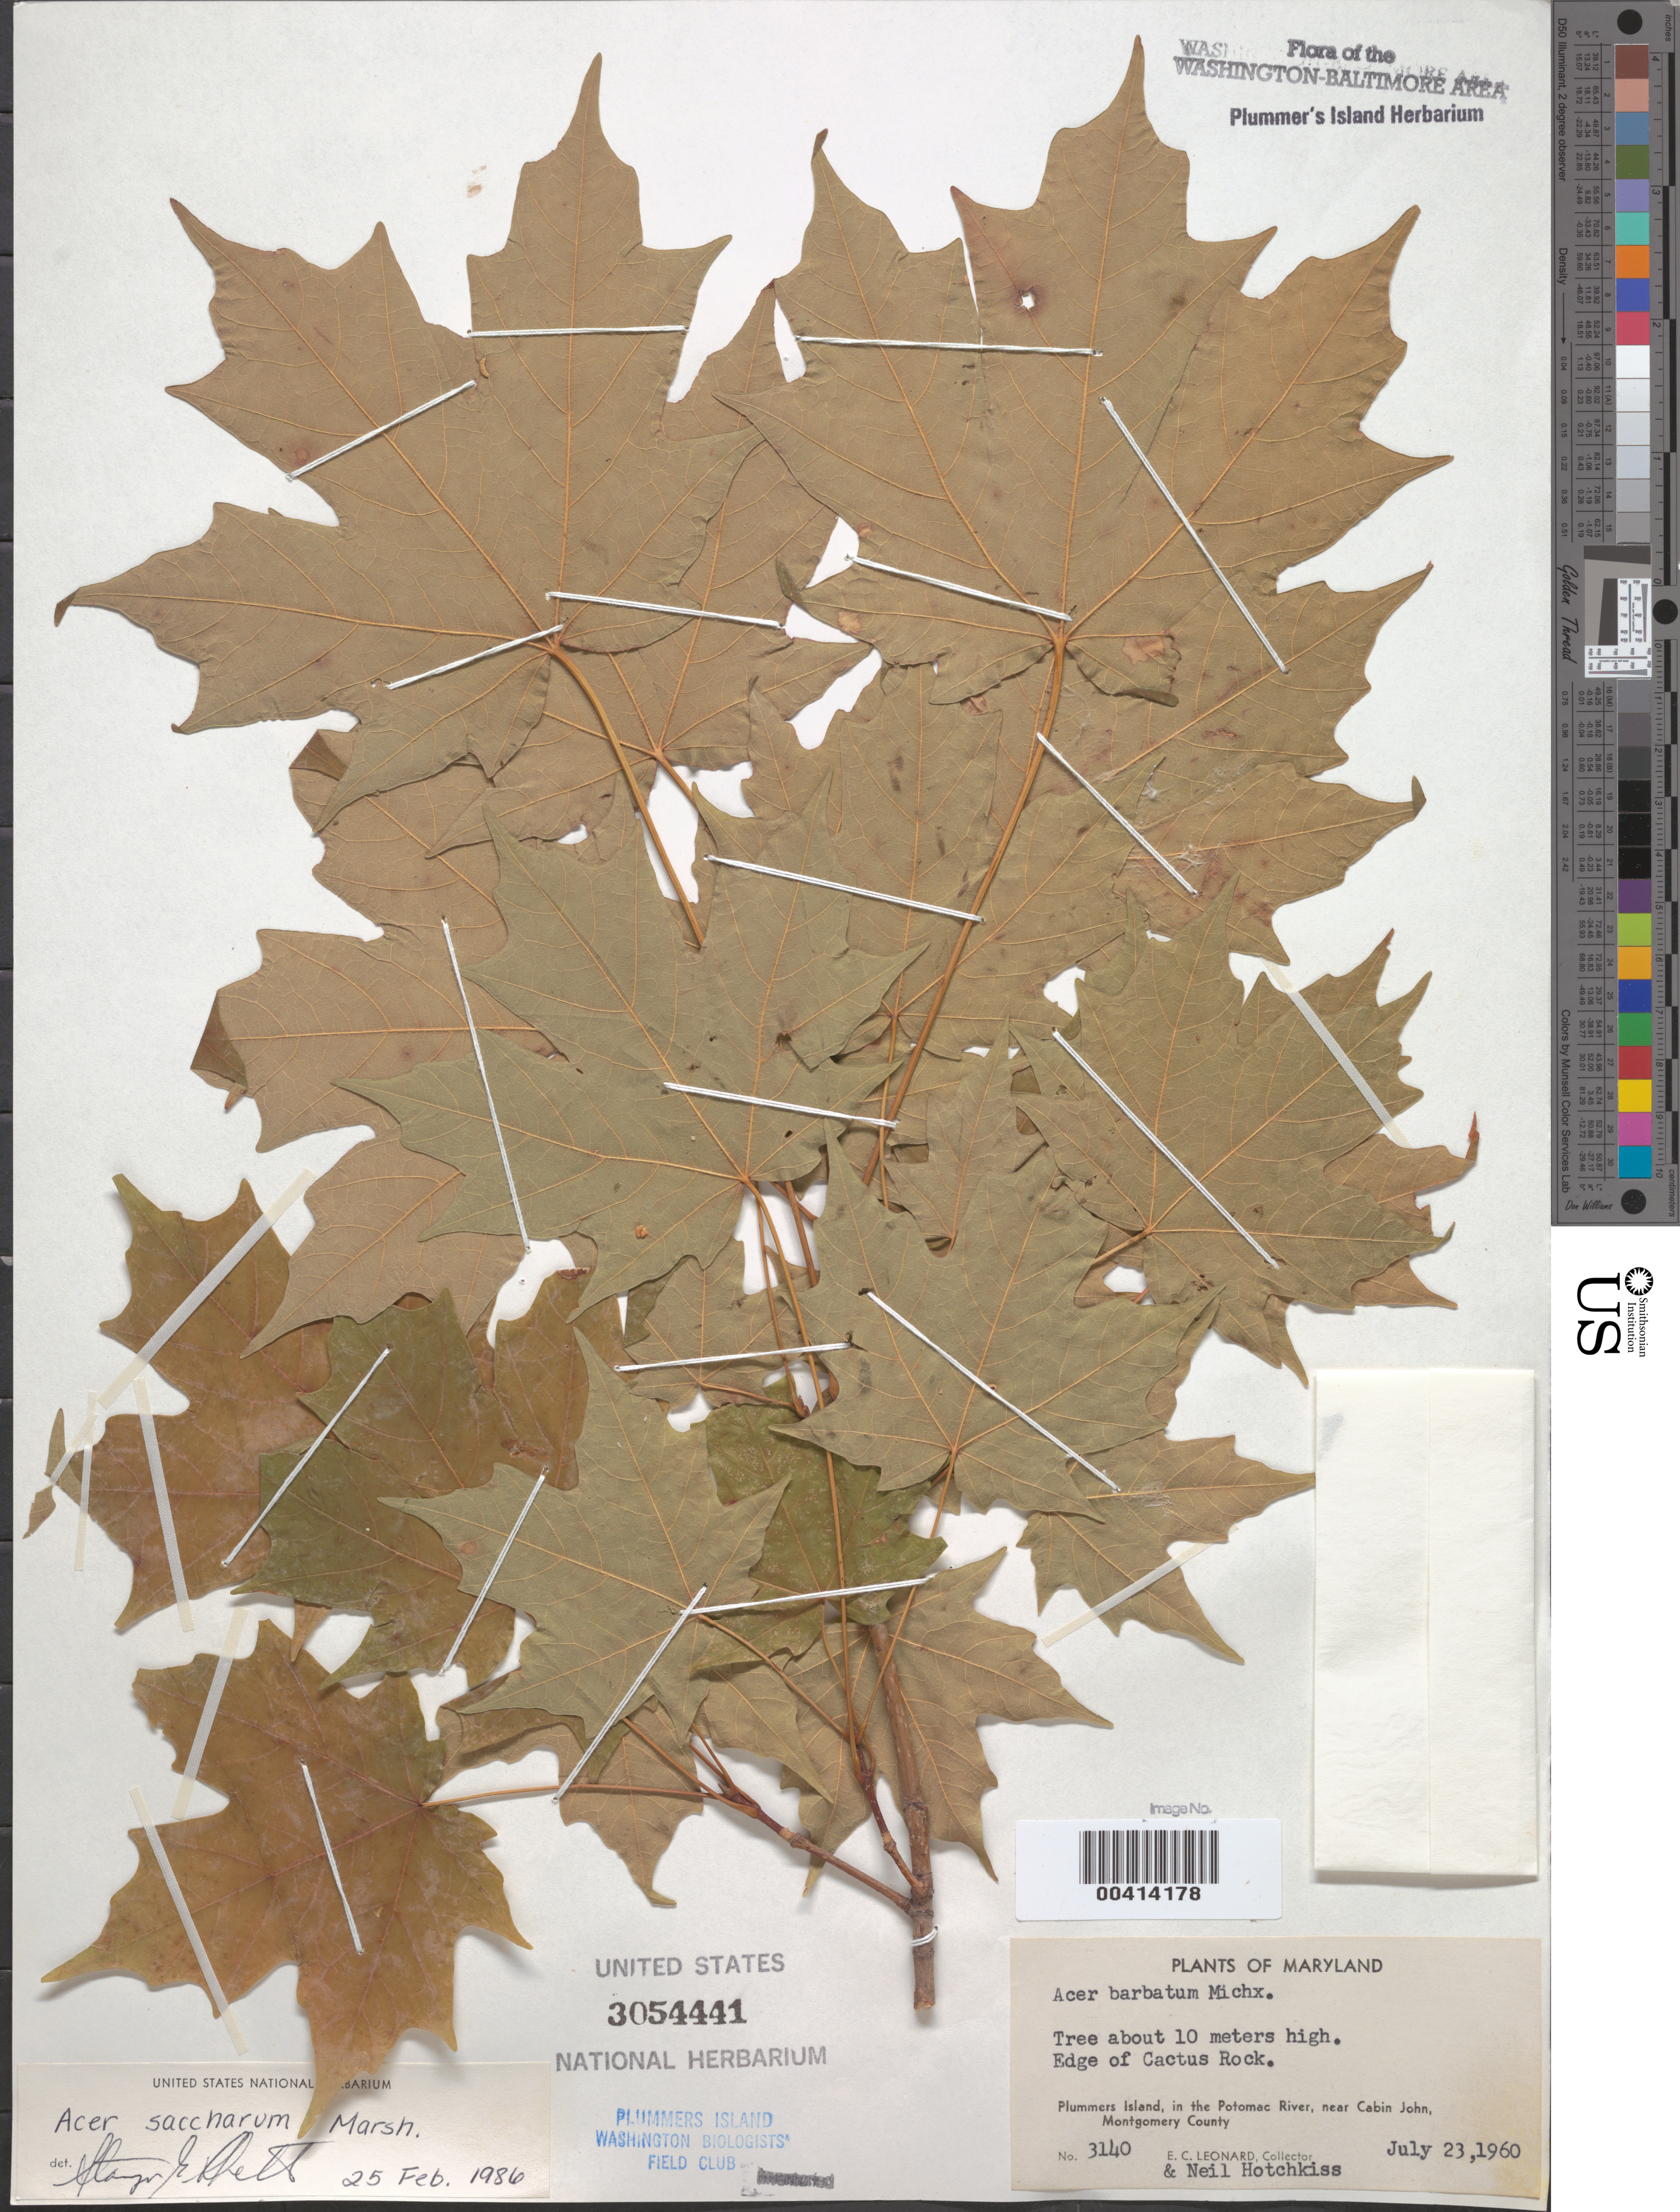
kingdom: Plantae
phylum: Tracheophyta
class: Magnoliopsida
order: Sapindales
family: Sapindaceae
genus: Acer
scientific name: Acer saccharum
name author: Marshall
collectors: E. C. Leonard & N. Hotchkiss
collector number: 3140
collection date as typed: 23 Jul 1960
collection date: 1960-07-23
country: United States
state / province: Maryland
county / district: Montgomery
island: Plummers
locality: Plummer's Island; edge of Cactus Rock C. & O. Canal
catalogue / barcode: US 3054441